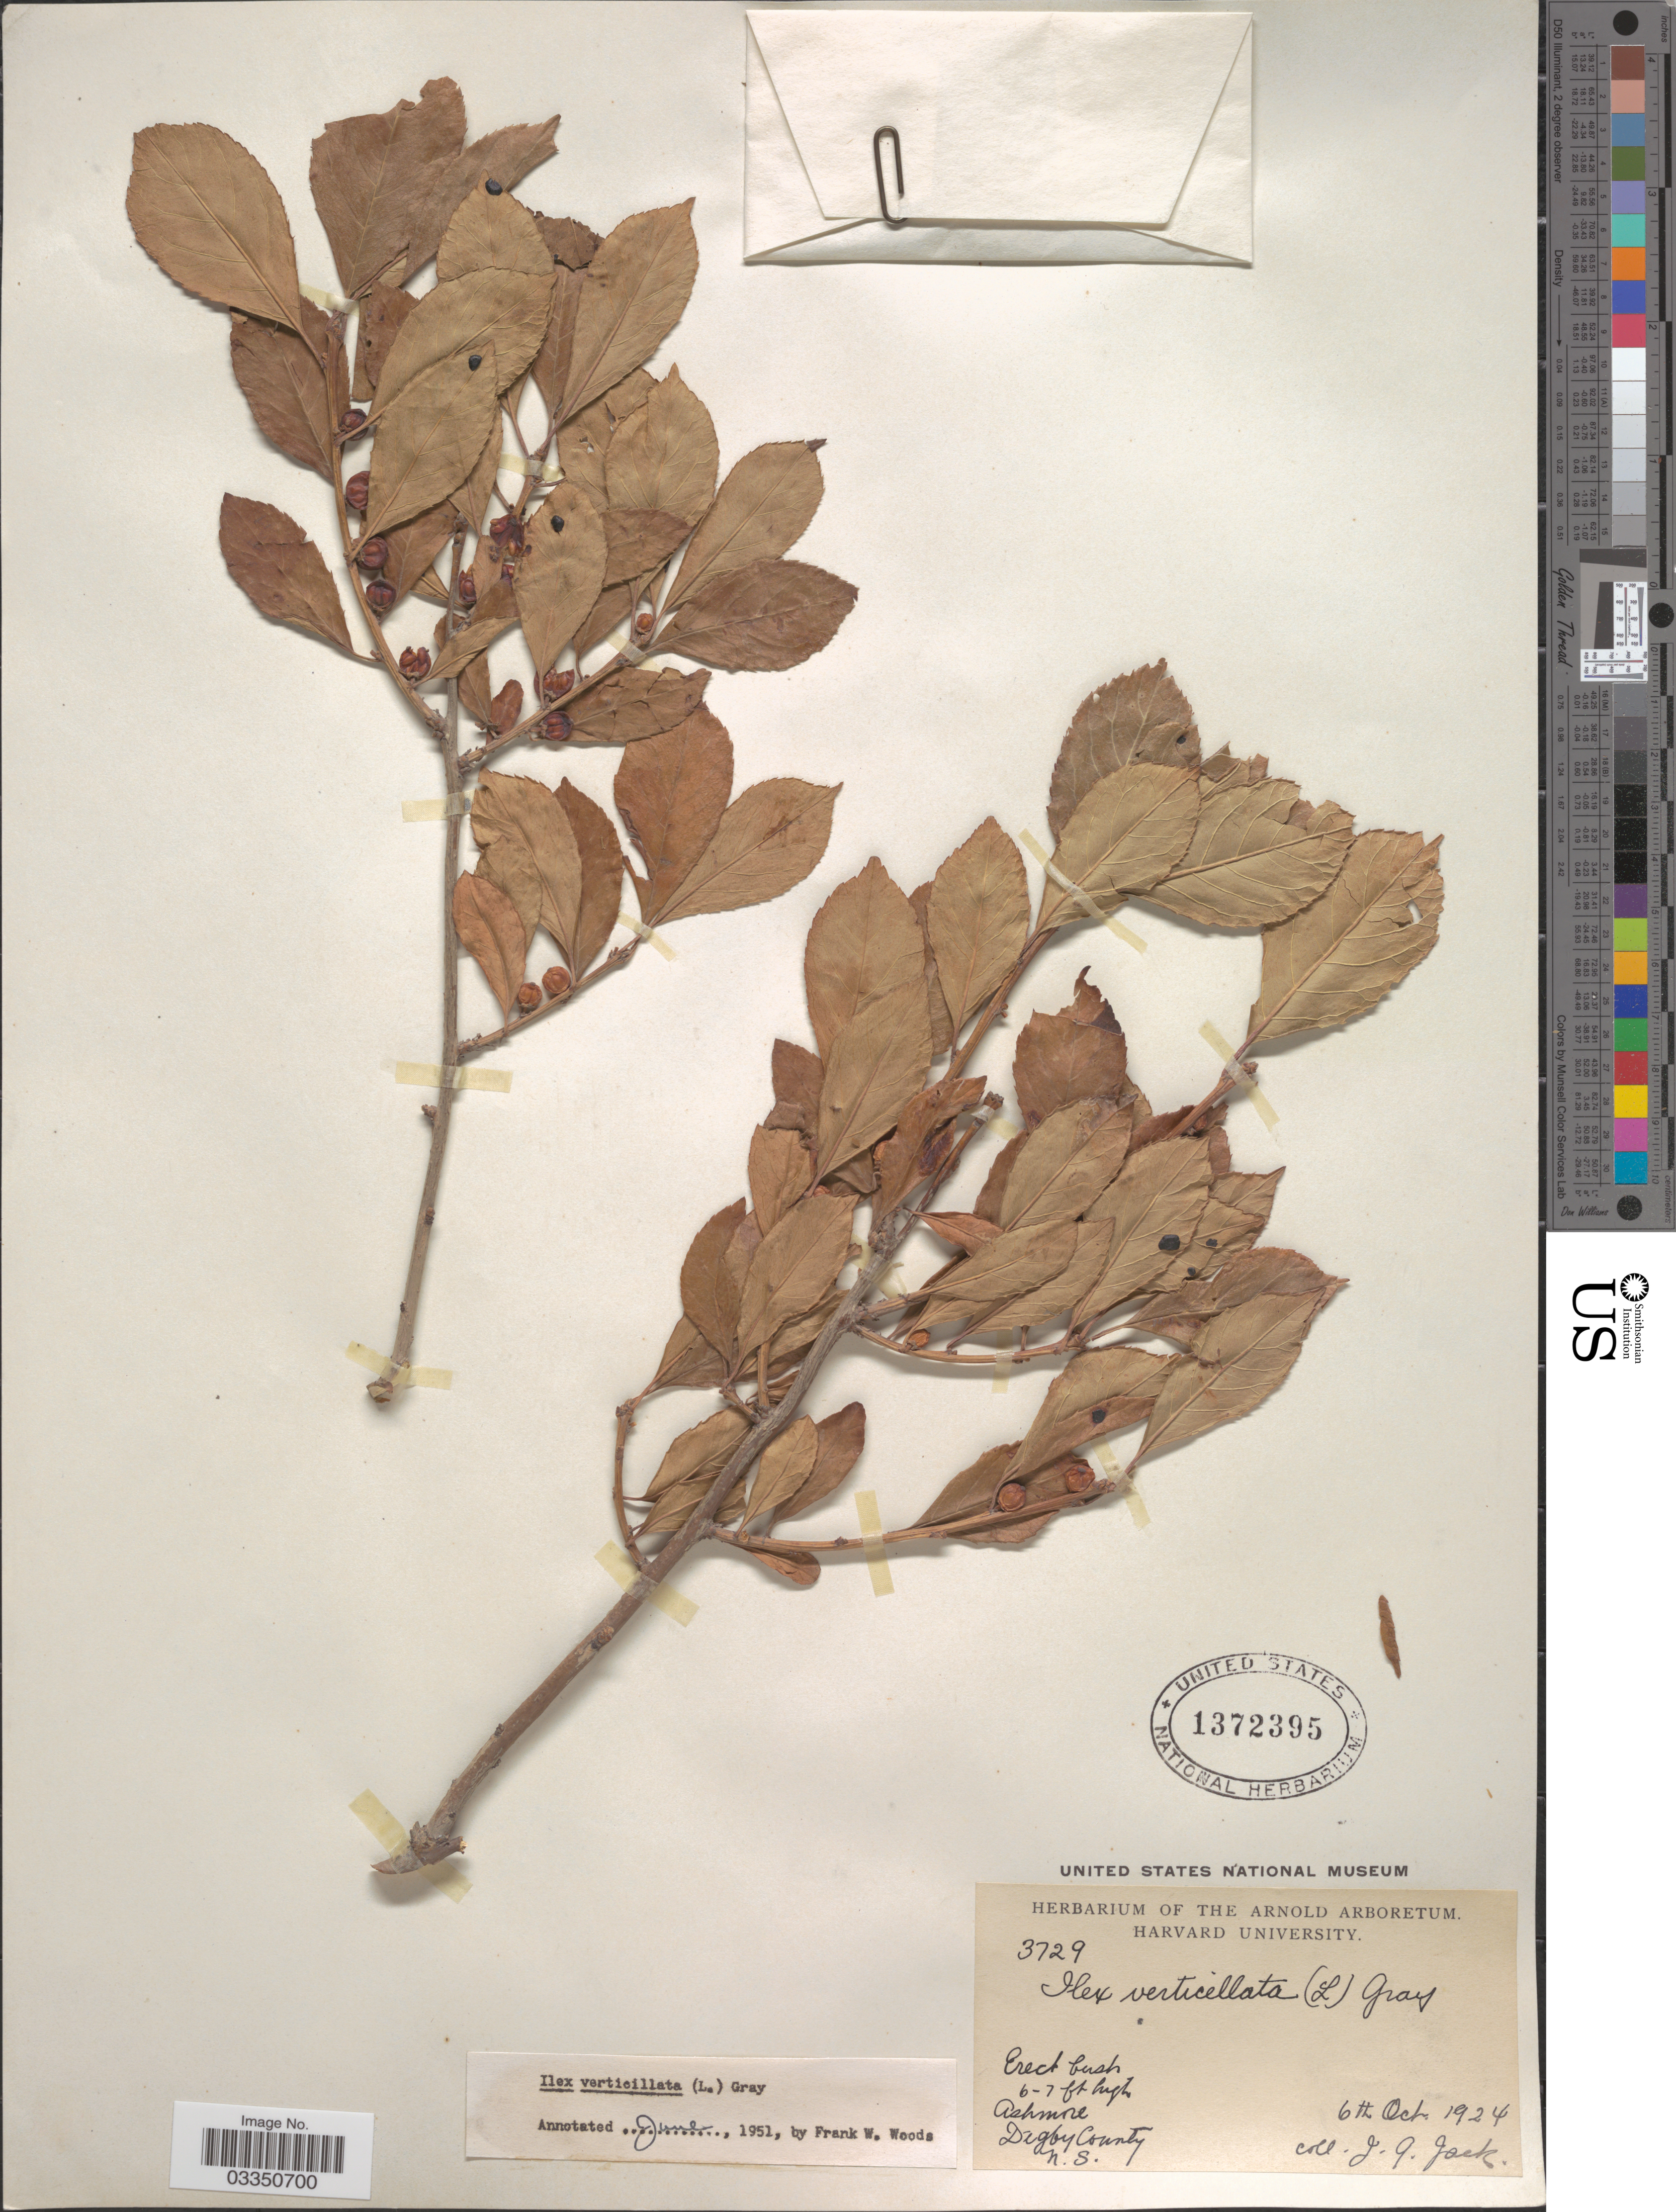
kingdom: Plantae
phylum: Tracheophyta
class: Magnoliopsida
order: Aquifoliales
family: Aquifoliaceae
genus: Ilex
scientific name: Ilex verticillata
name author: (L.) A. Gray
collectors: J. G. Jack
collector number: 3729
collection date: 1924-10-06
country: Canada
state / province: Nova Scotia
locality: Ashmore, Digby County.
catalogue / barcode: US 1372395